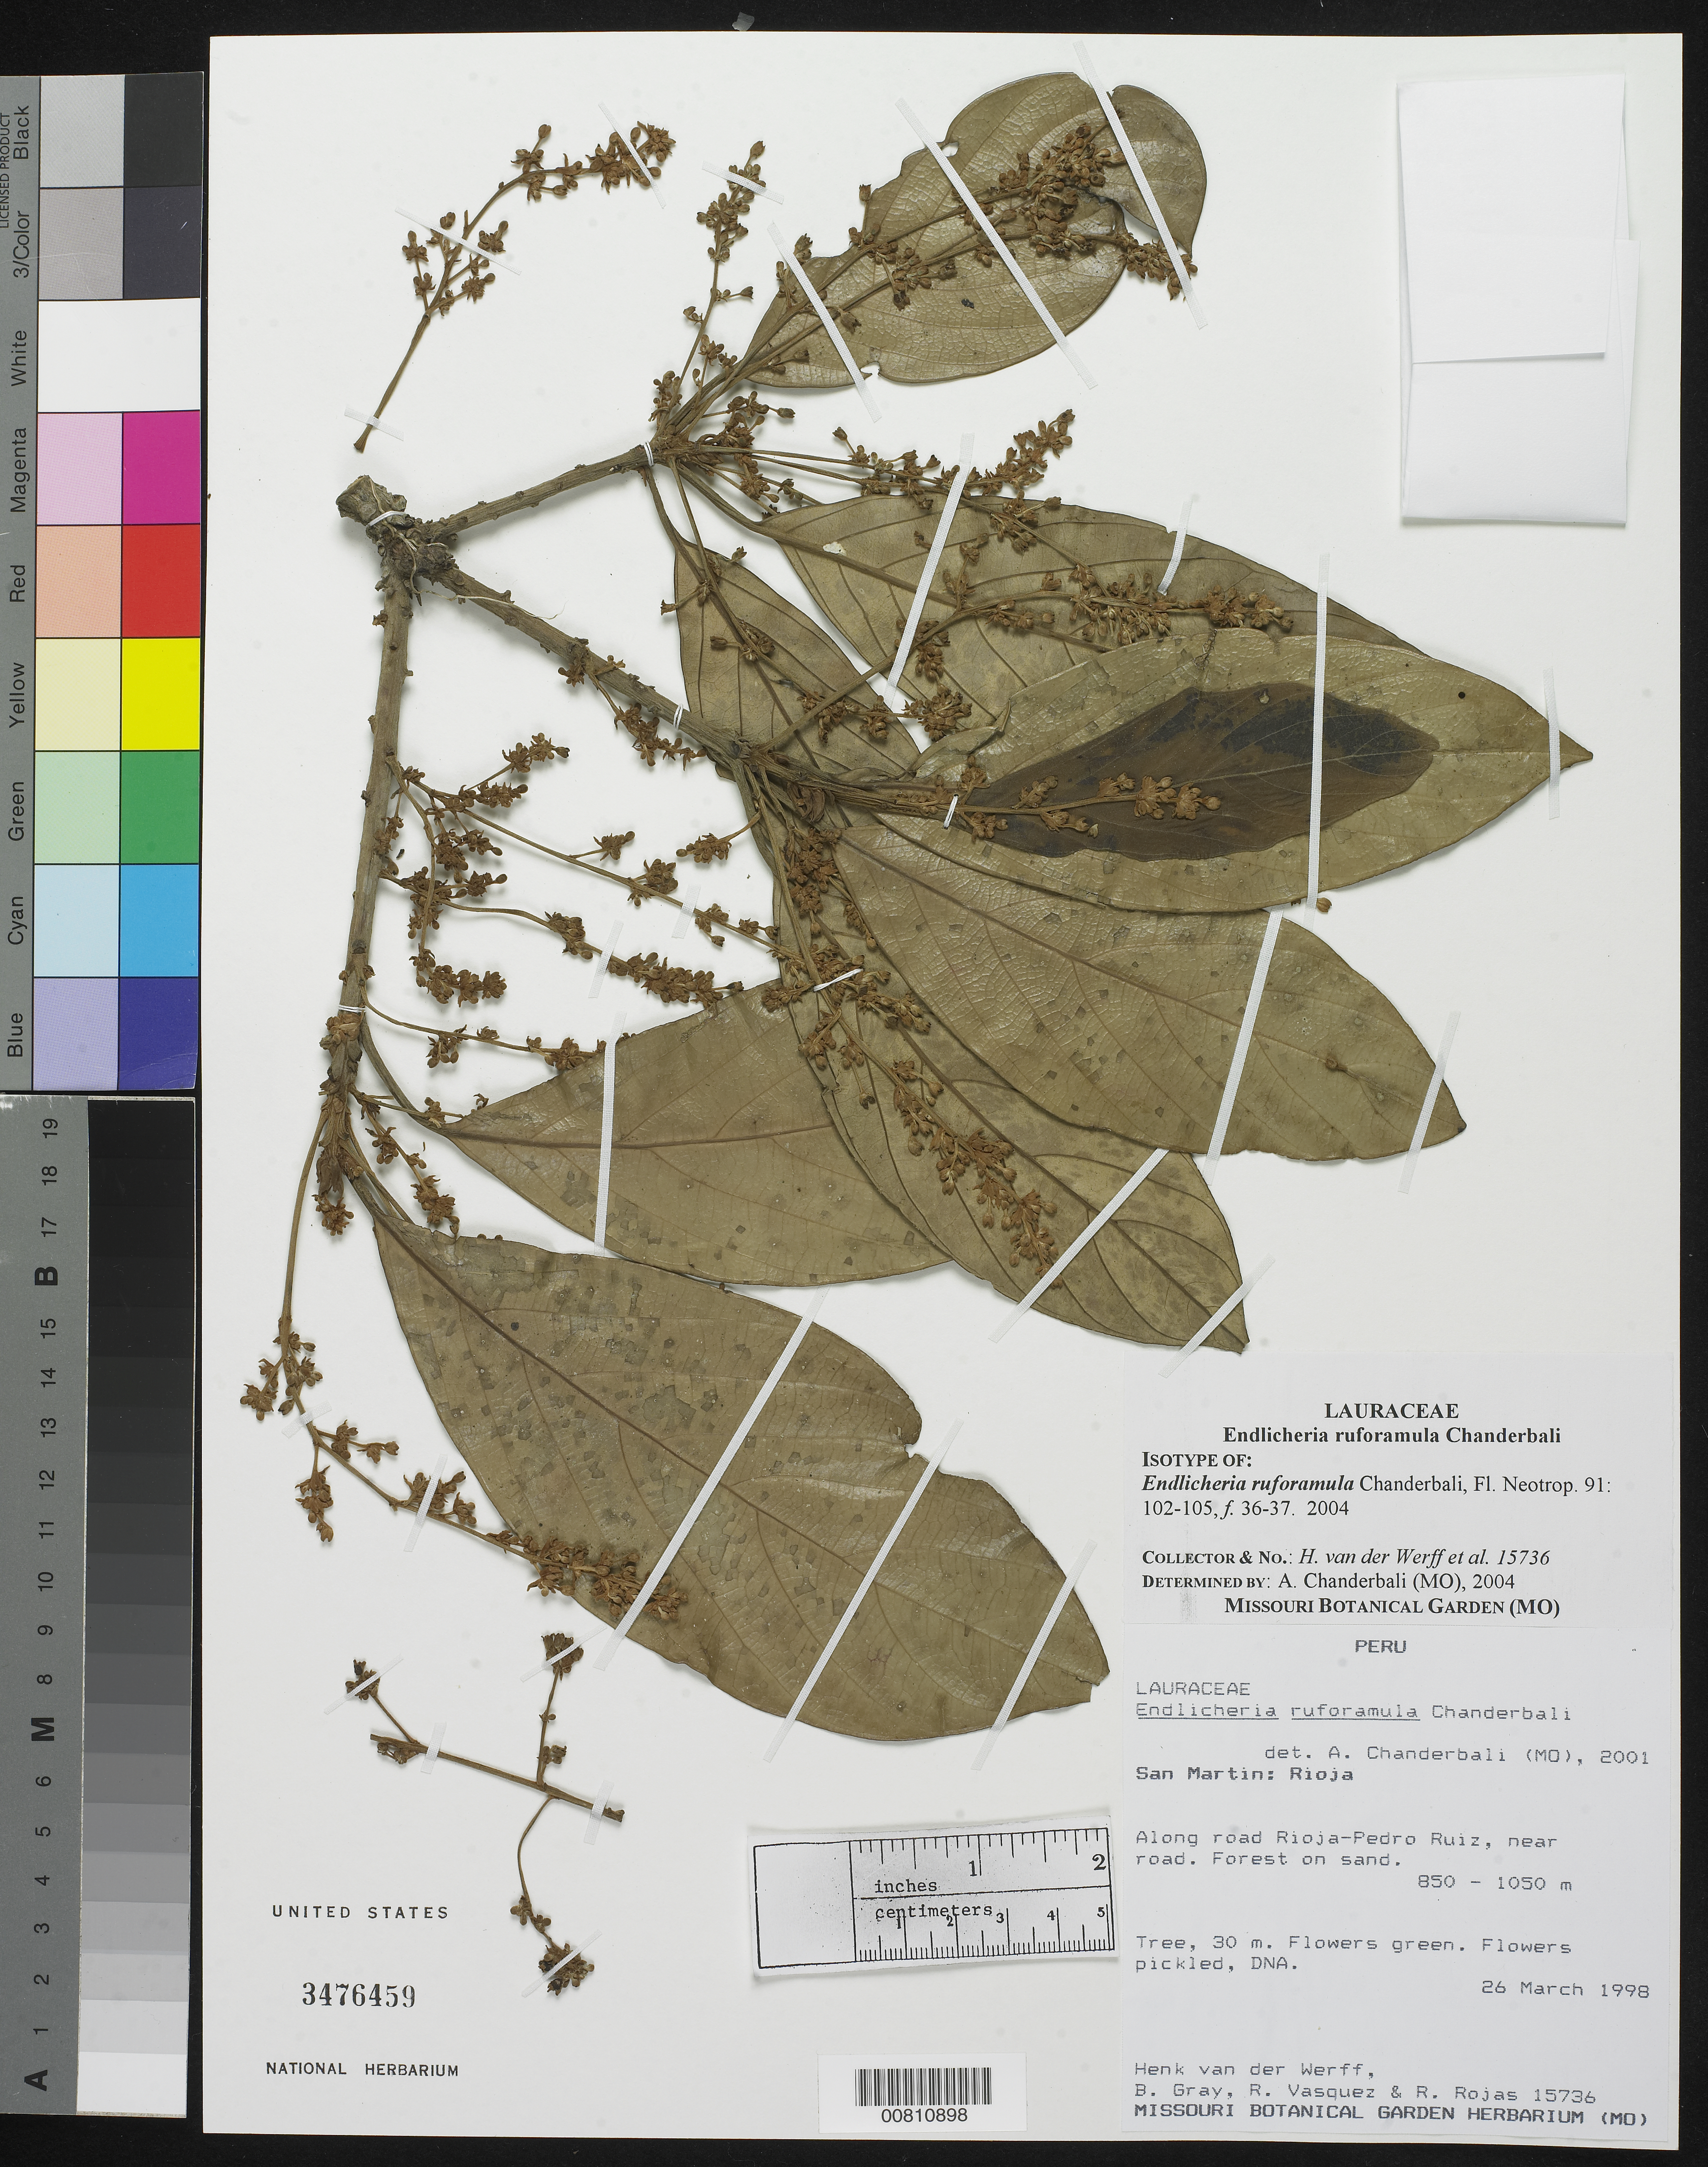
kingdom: Plantae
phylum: Tracheophyta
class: Magnoliopsida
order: Laurales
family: Lauraceae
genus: Endlicheria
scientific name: Endlicheria ruforamula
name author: Chanderb.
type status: Isotype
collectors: H. van der Werff, B. Gray, R. Vasquez & R. Rojas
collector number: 15736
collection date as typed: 26 Mar 1998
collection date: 1998-03-26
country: Peru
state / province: San Martín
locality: San Martin: Rioja. Along road Rioja-Pedro Ruiz, near road.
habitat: Forest on sand.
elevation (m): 850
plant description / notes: Holotype at MO.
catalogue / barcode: US 3476459